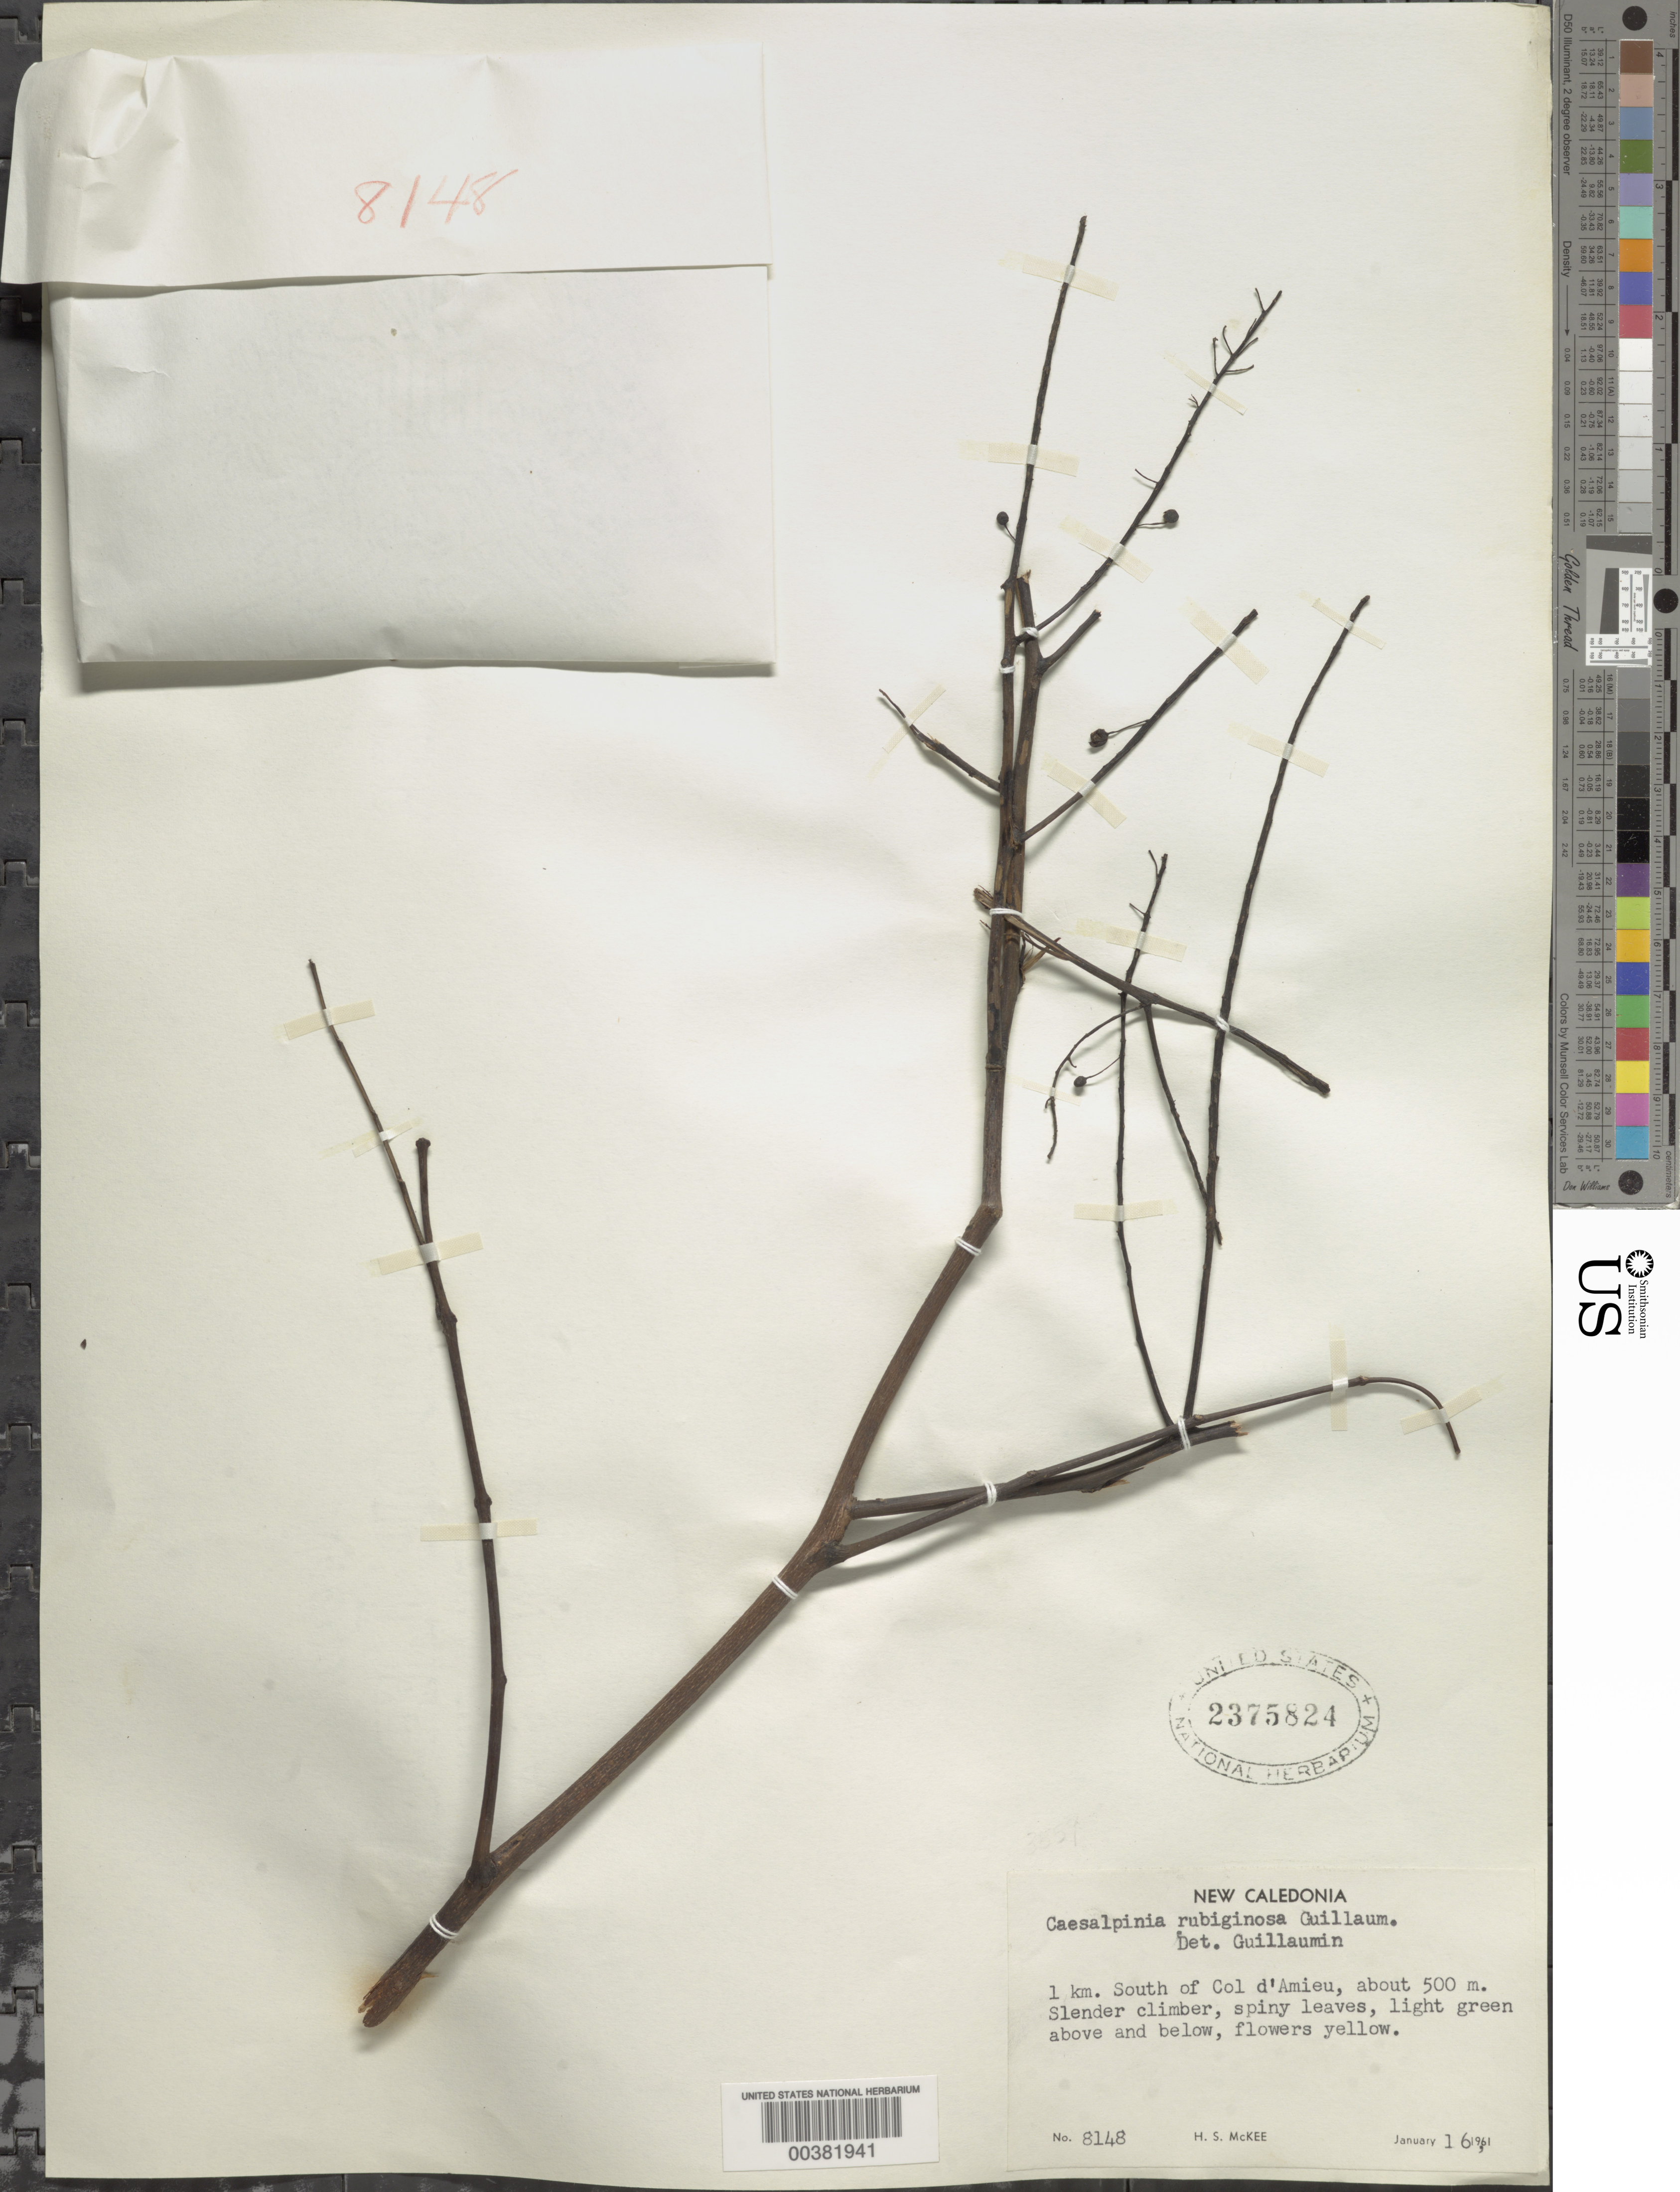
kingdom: Plantae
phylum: Tracheophyta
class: Magnoliopsida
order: Fabales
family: Fabaceae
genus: Mezoneuron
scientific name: Mezoneuron rubiginosum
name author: (Guillaumin) R. Clark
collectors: H. S. MacKee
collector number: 8148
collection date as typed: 16 Jan 1961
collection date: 1961-01-16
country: New Caledonia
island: New Caledonia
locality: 1 km s of col d'amieu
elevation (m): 500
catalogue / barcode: US 2375824